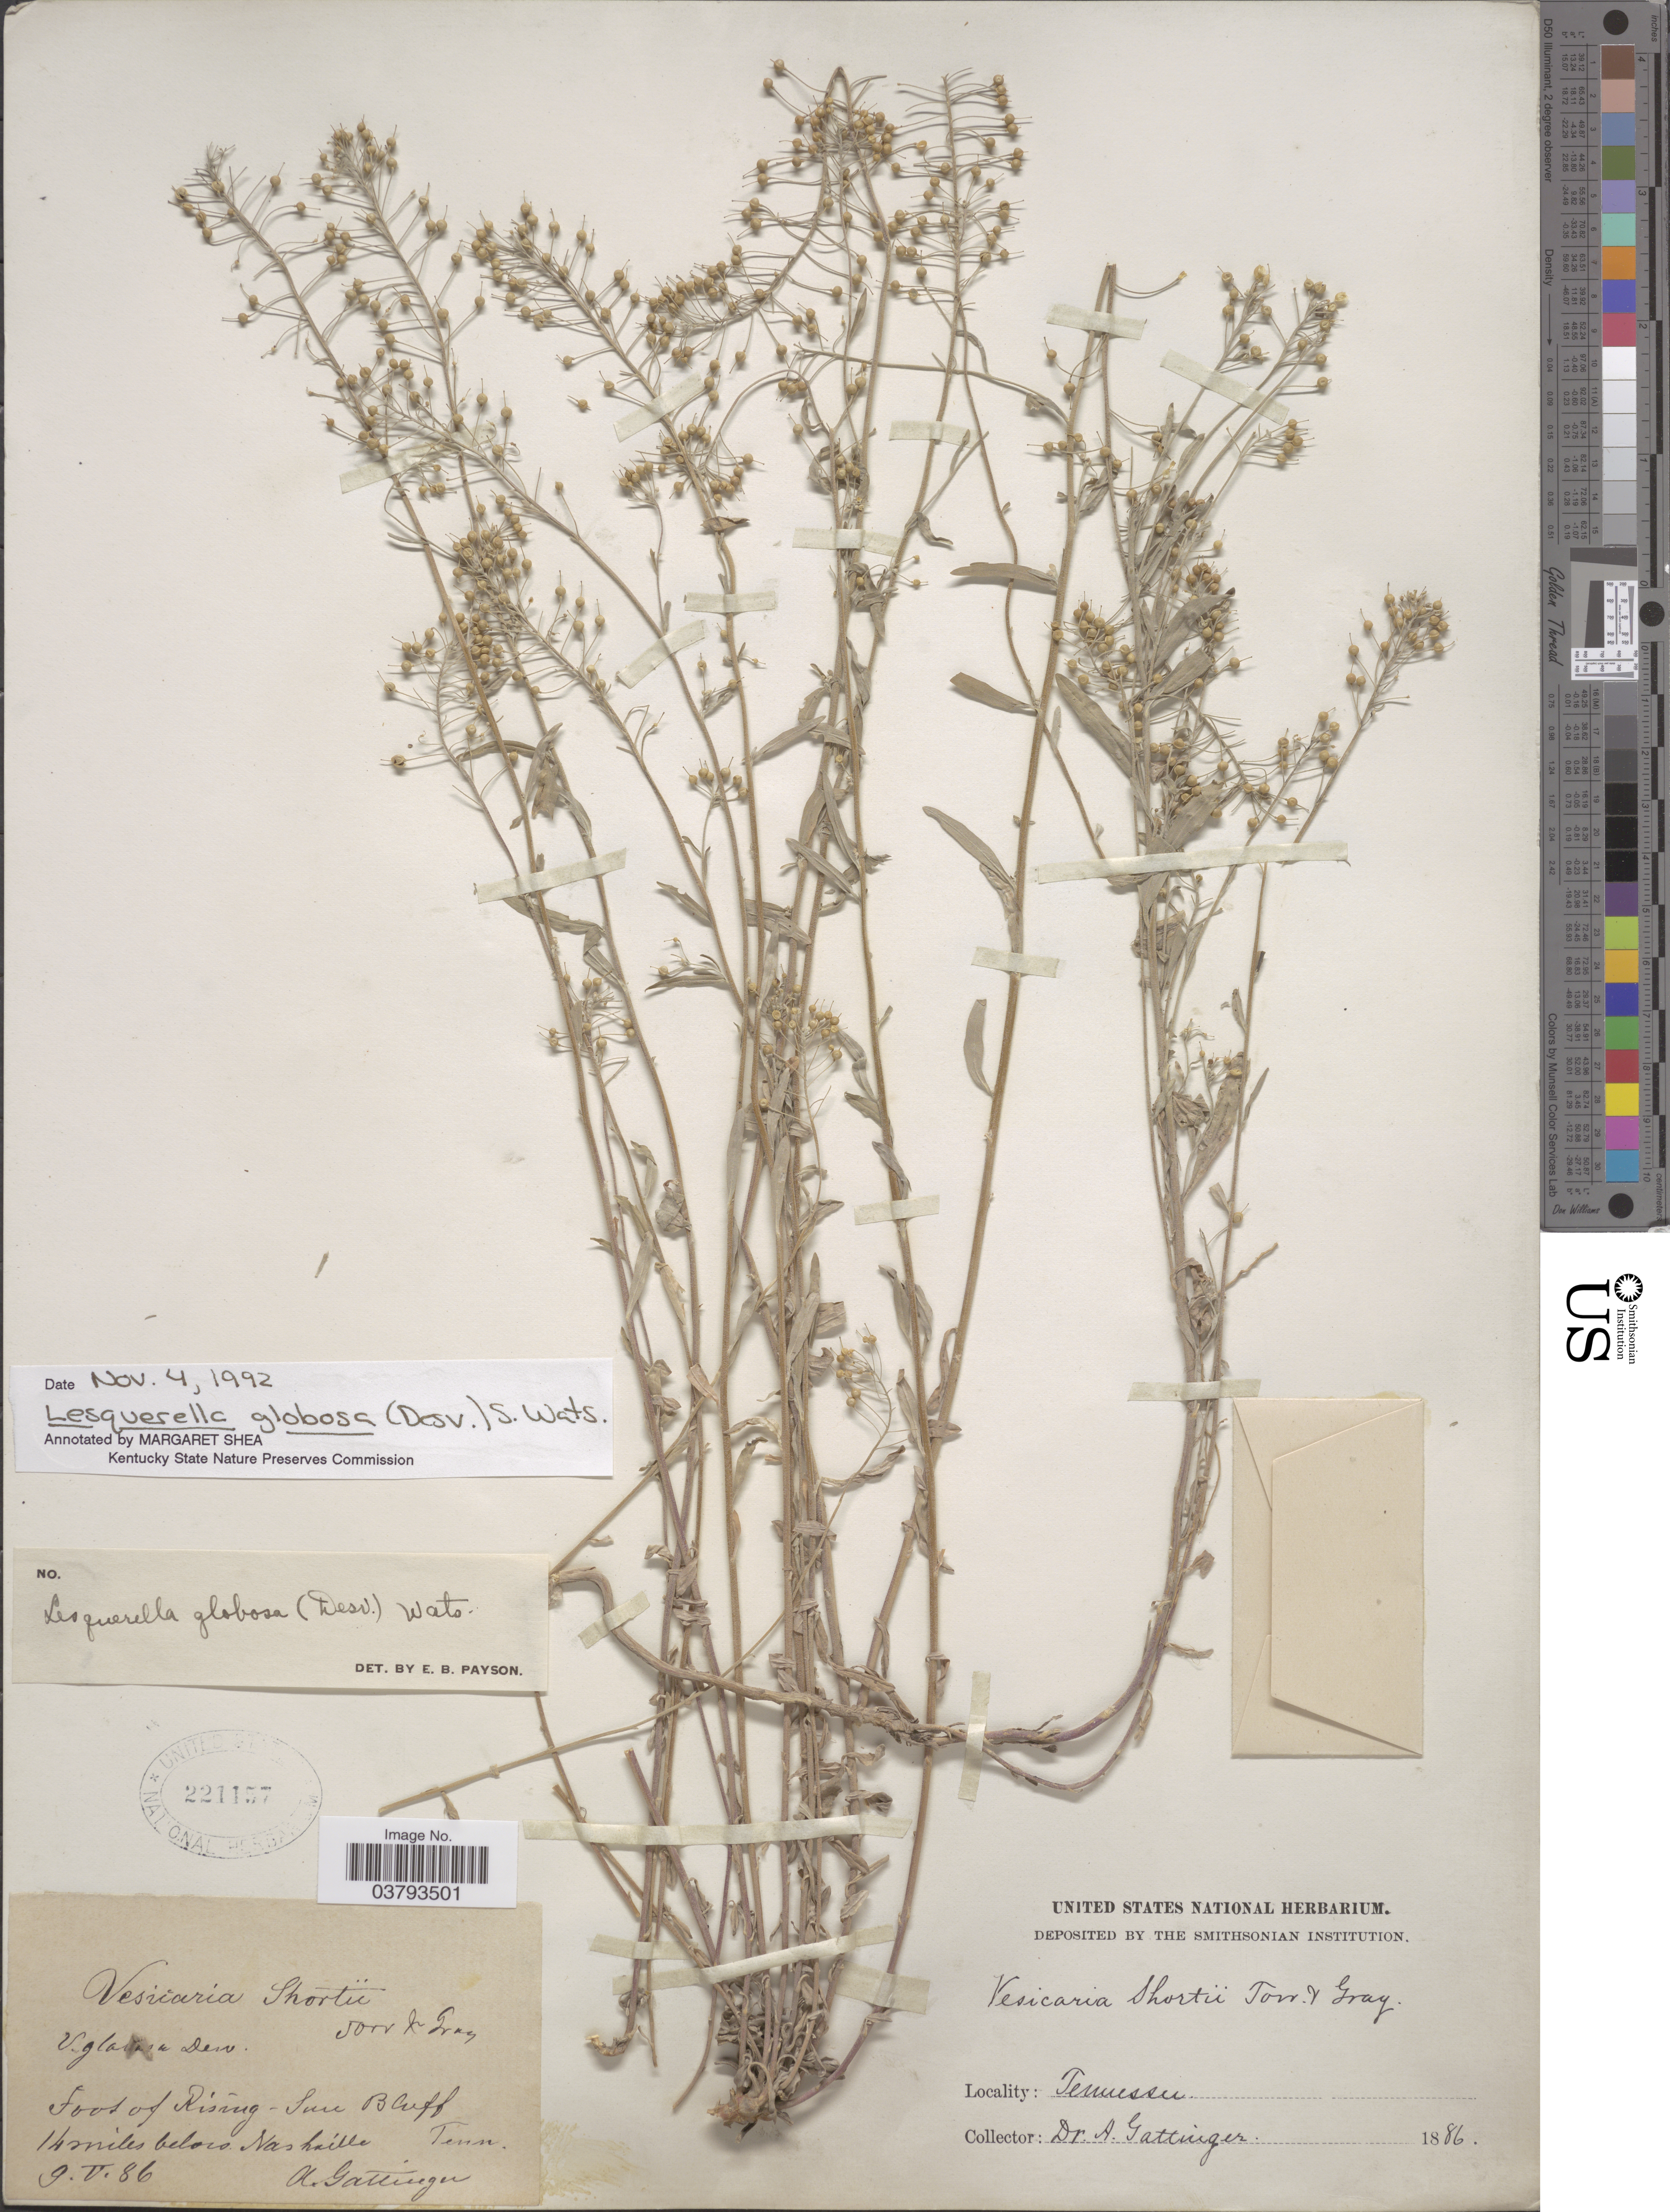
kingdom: Plantae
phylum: Tracheophyta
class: Magnoliopsida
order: Brassicales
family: Brassicaceae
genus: Lesquerella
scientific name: Lesquerella globosa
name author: (Desv.) S. Watson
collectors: A. Gattinger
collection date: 1886-05-09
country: United States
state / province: Tennessee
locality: Foot of Rising-Sun Bluff. 14 miles below Nashville.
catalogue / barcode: US 221157